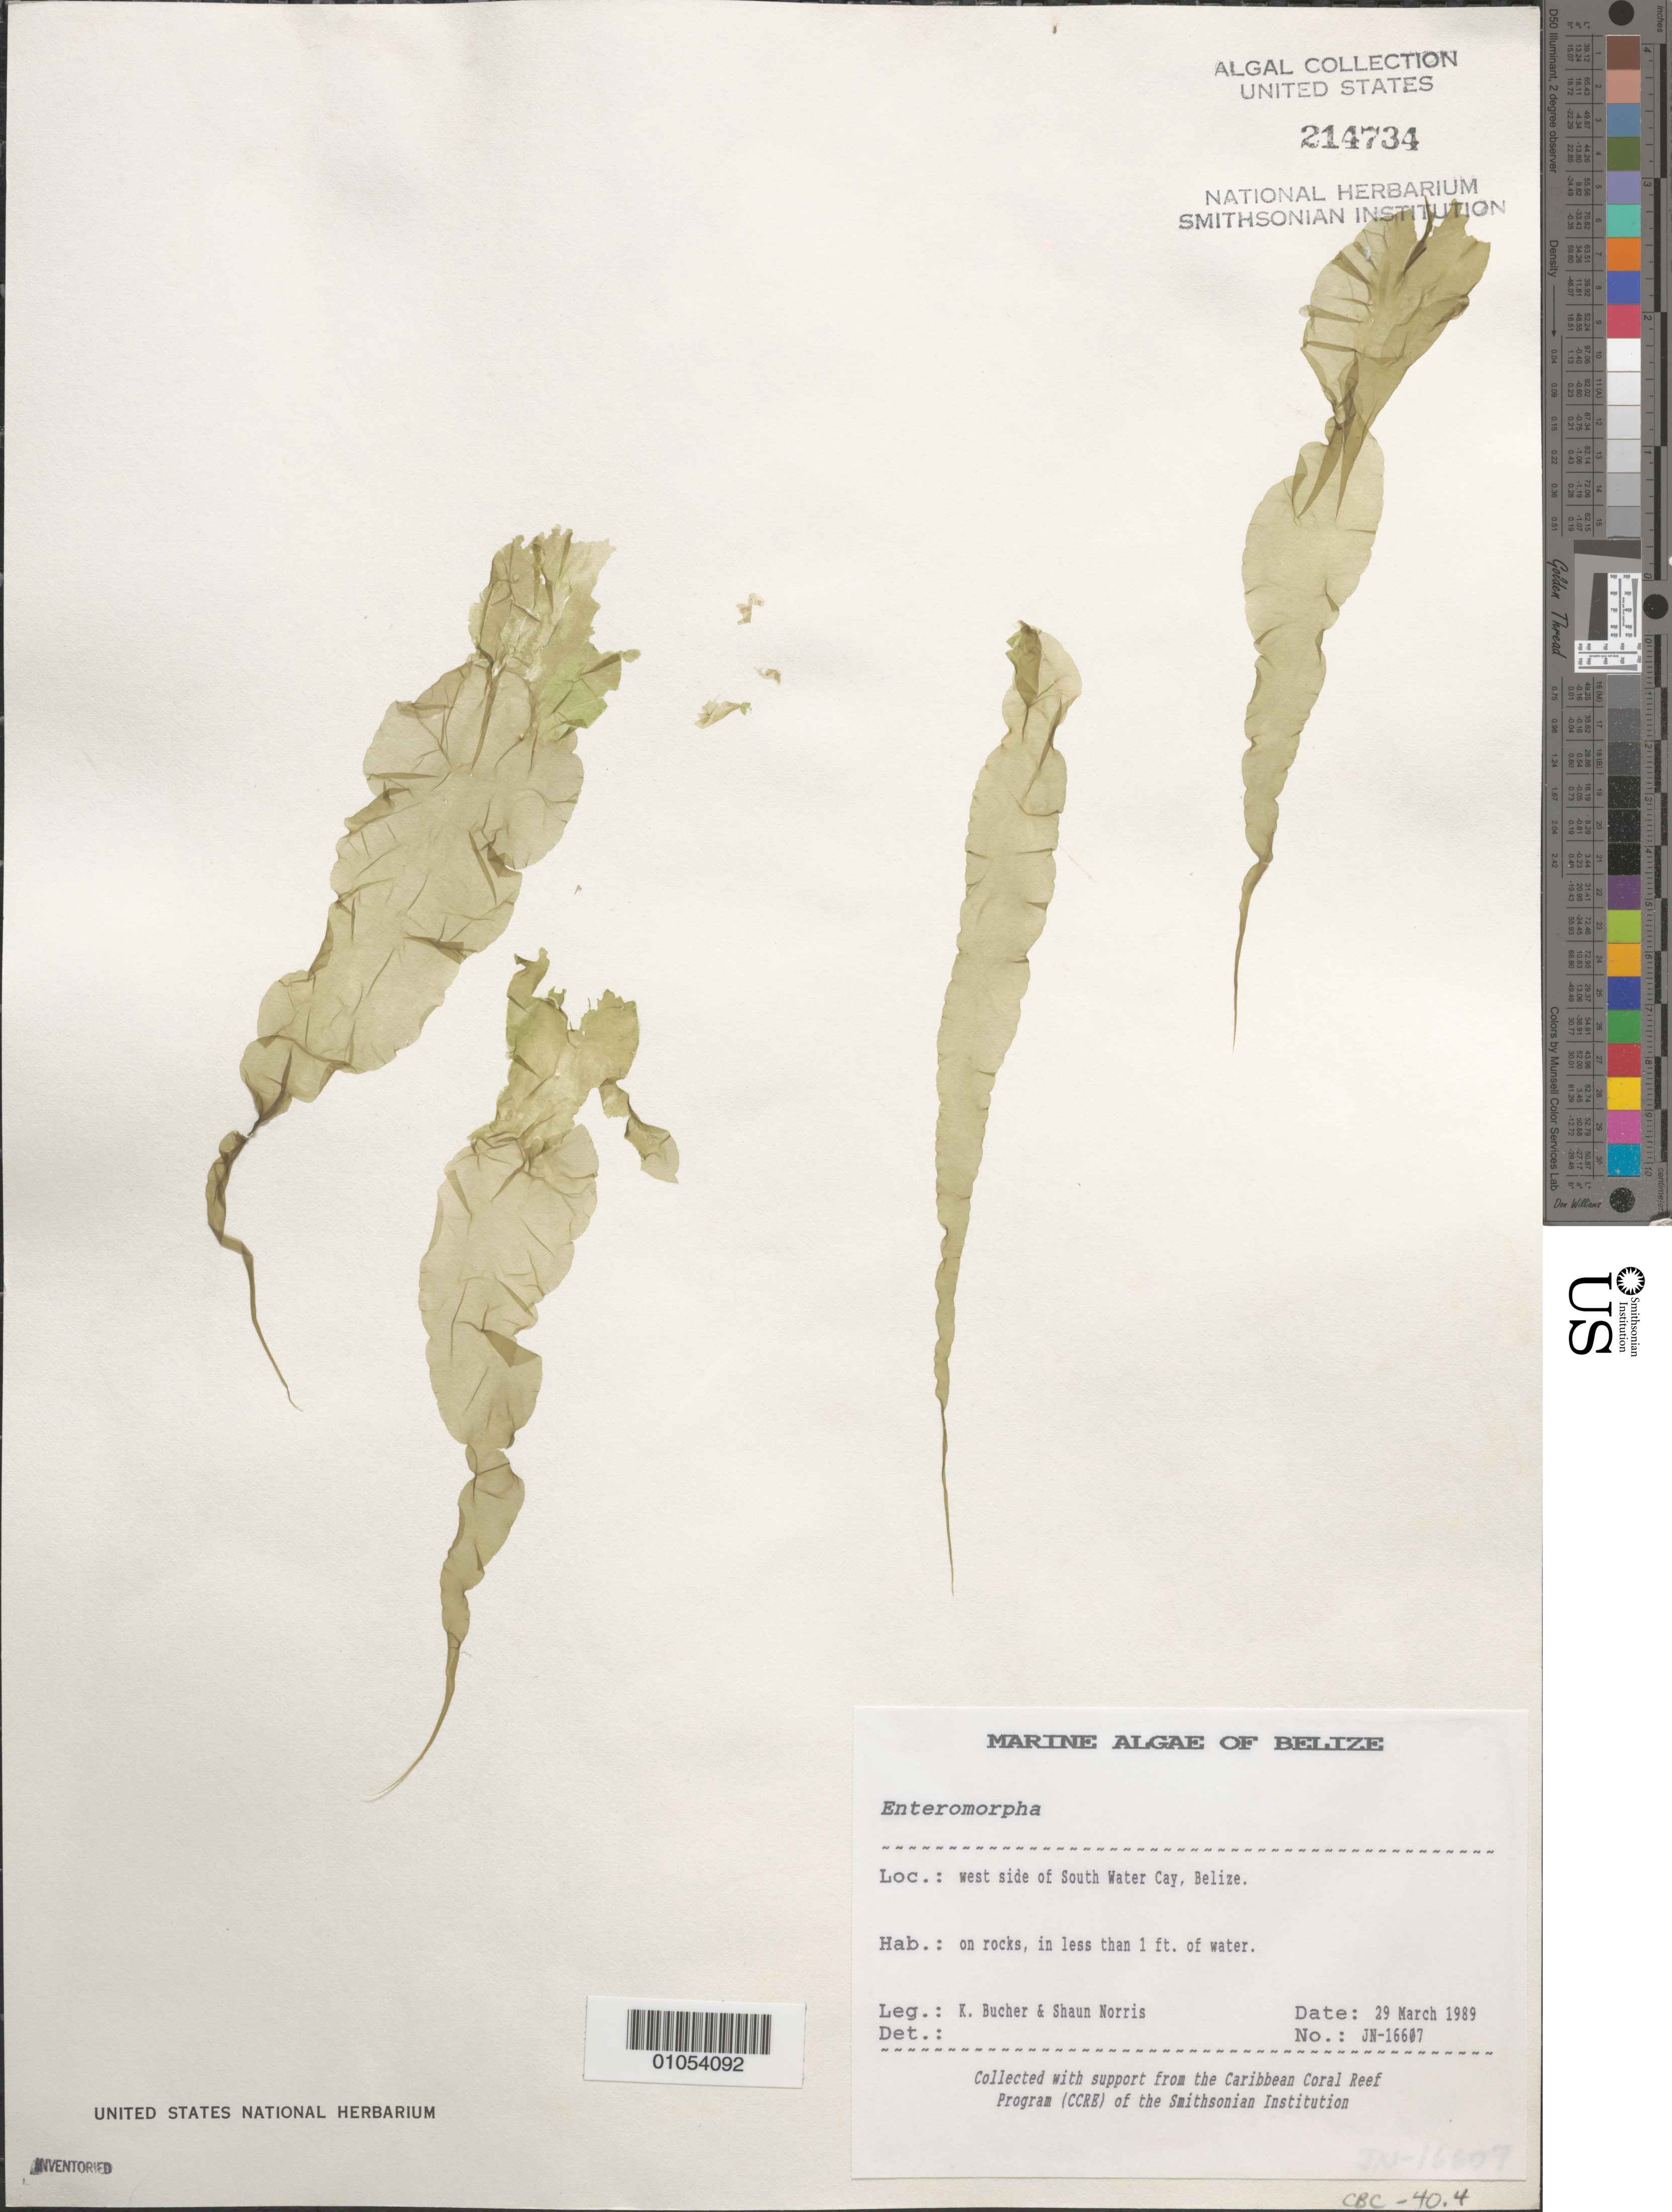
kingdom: Plantae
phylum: Chlorophyta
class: Ulvophyceae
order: Ulvales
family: Ulvaceae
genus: Ulva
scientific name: Ulva sp.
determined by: Algae name updating Project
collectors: K. E. Bucher & S. Norris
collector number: JN-16607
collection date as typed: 29 Mar 1989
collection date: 1989-03-29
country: Belize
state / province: Stann Creek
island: South Water Cay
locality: West side of cay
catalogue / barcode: US 214734